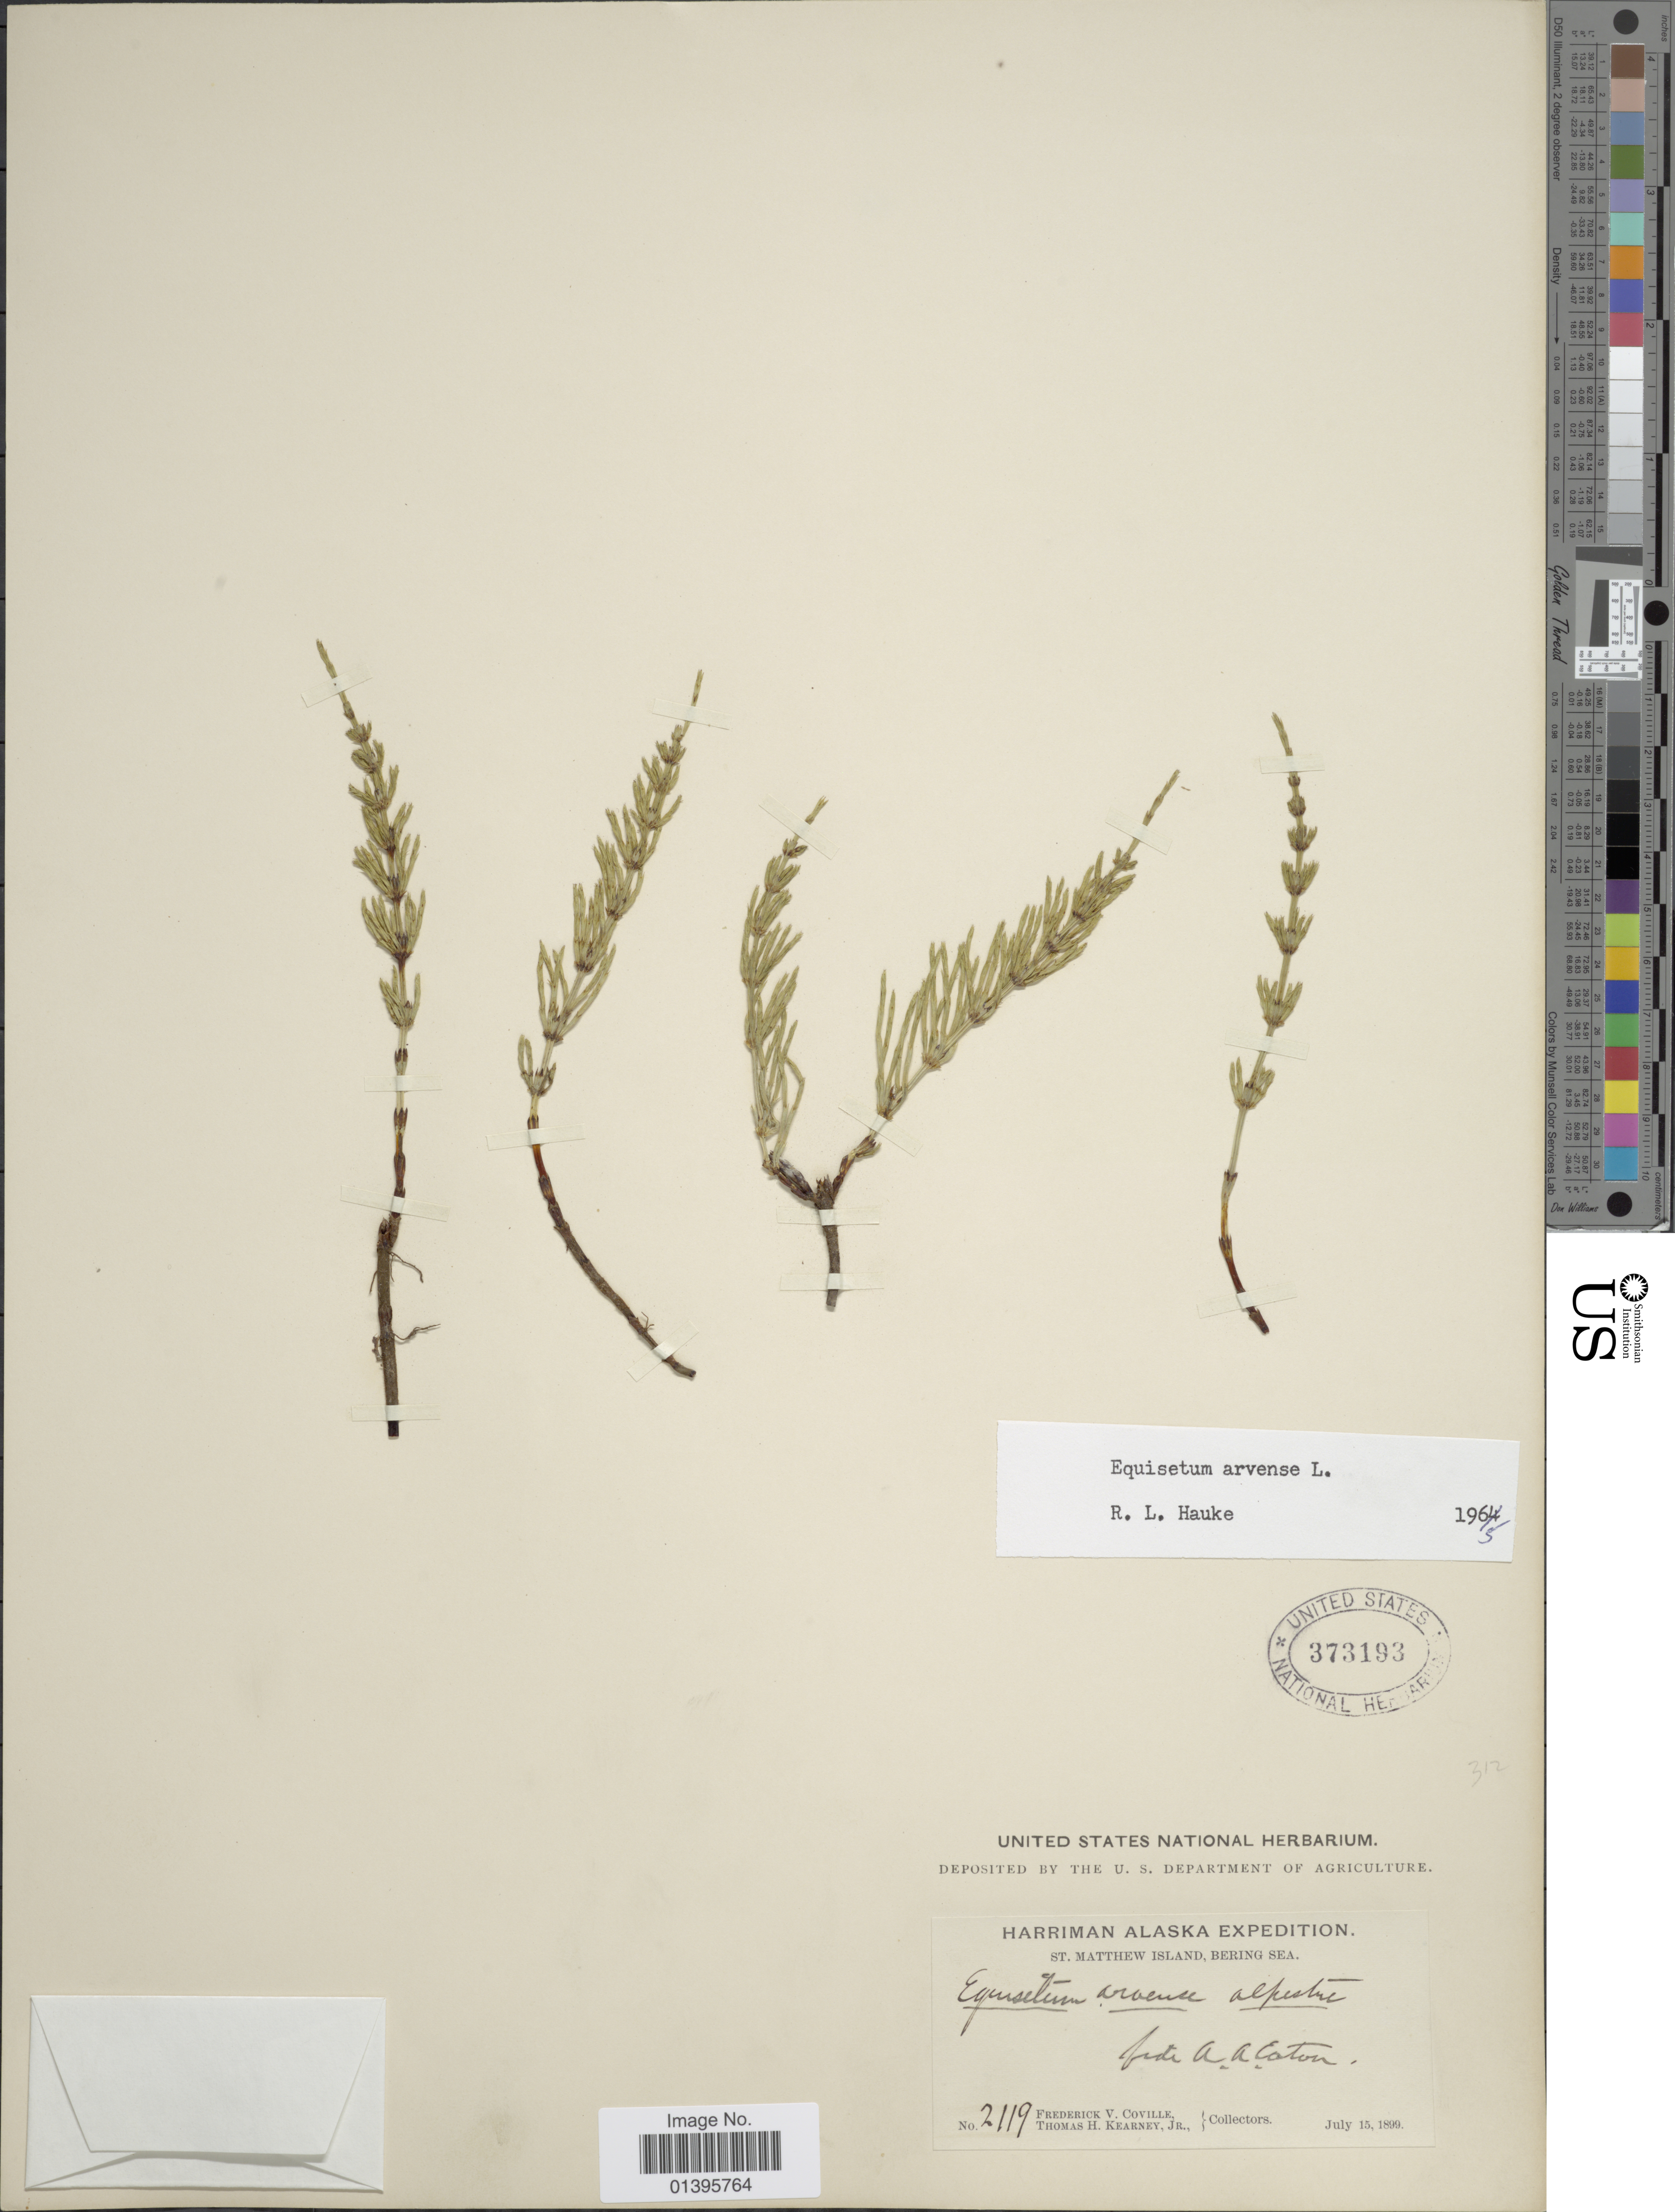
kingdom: Plantae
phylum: Tracheophyta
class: Polypodiopsida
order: Equisetales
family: Equisetaceae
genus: Equisetum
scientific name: Equisetum arvense var. alpestre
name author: Wahlenb.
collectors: F. V. Coville & T. H. Kearney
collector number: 2119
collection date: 1899-07-15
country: United States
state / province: Alaska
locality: St. Matthew Island, Bering Sea.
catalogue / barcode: US 373193